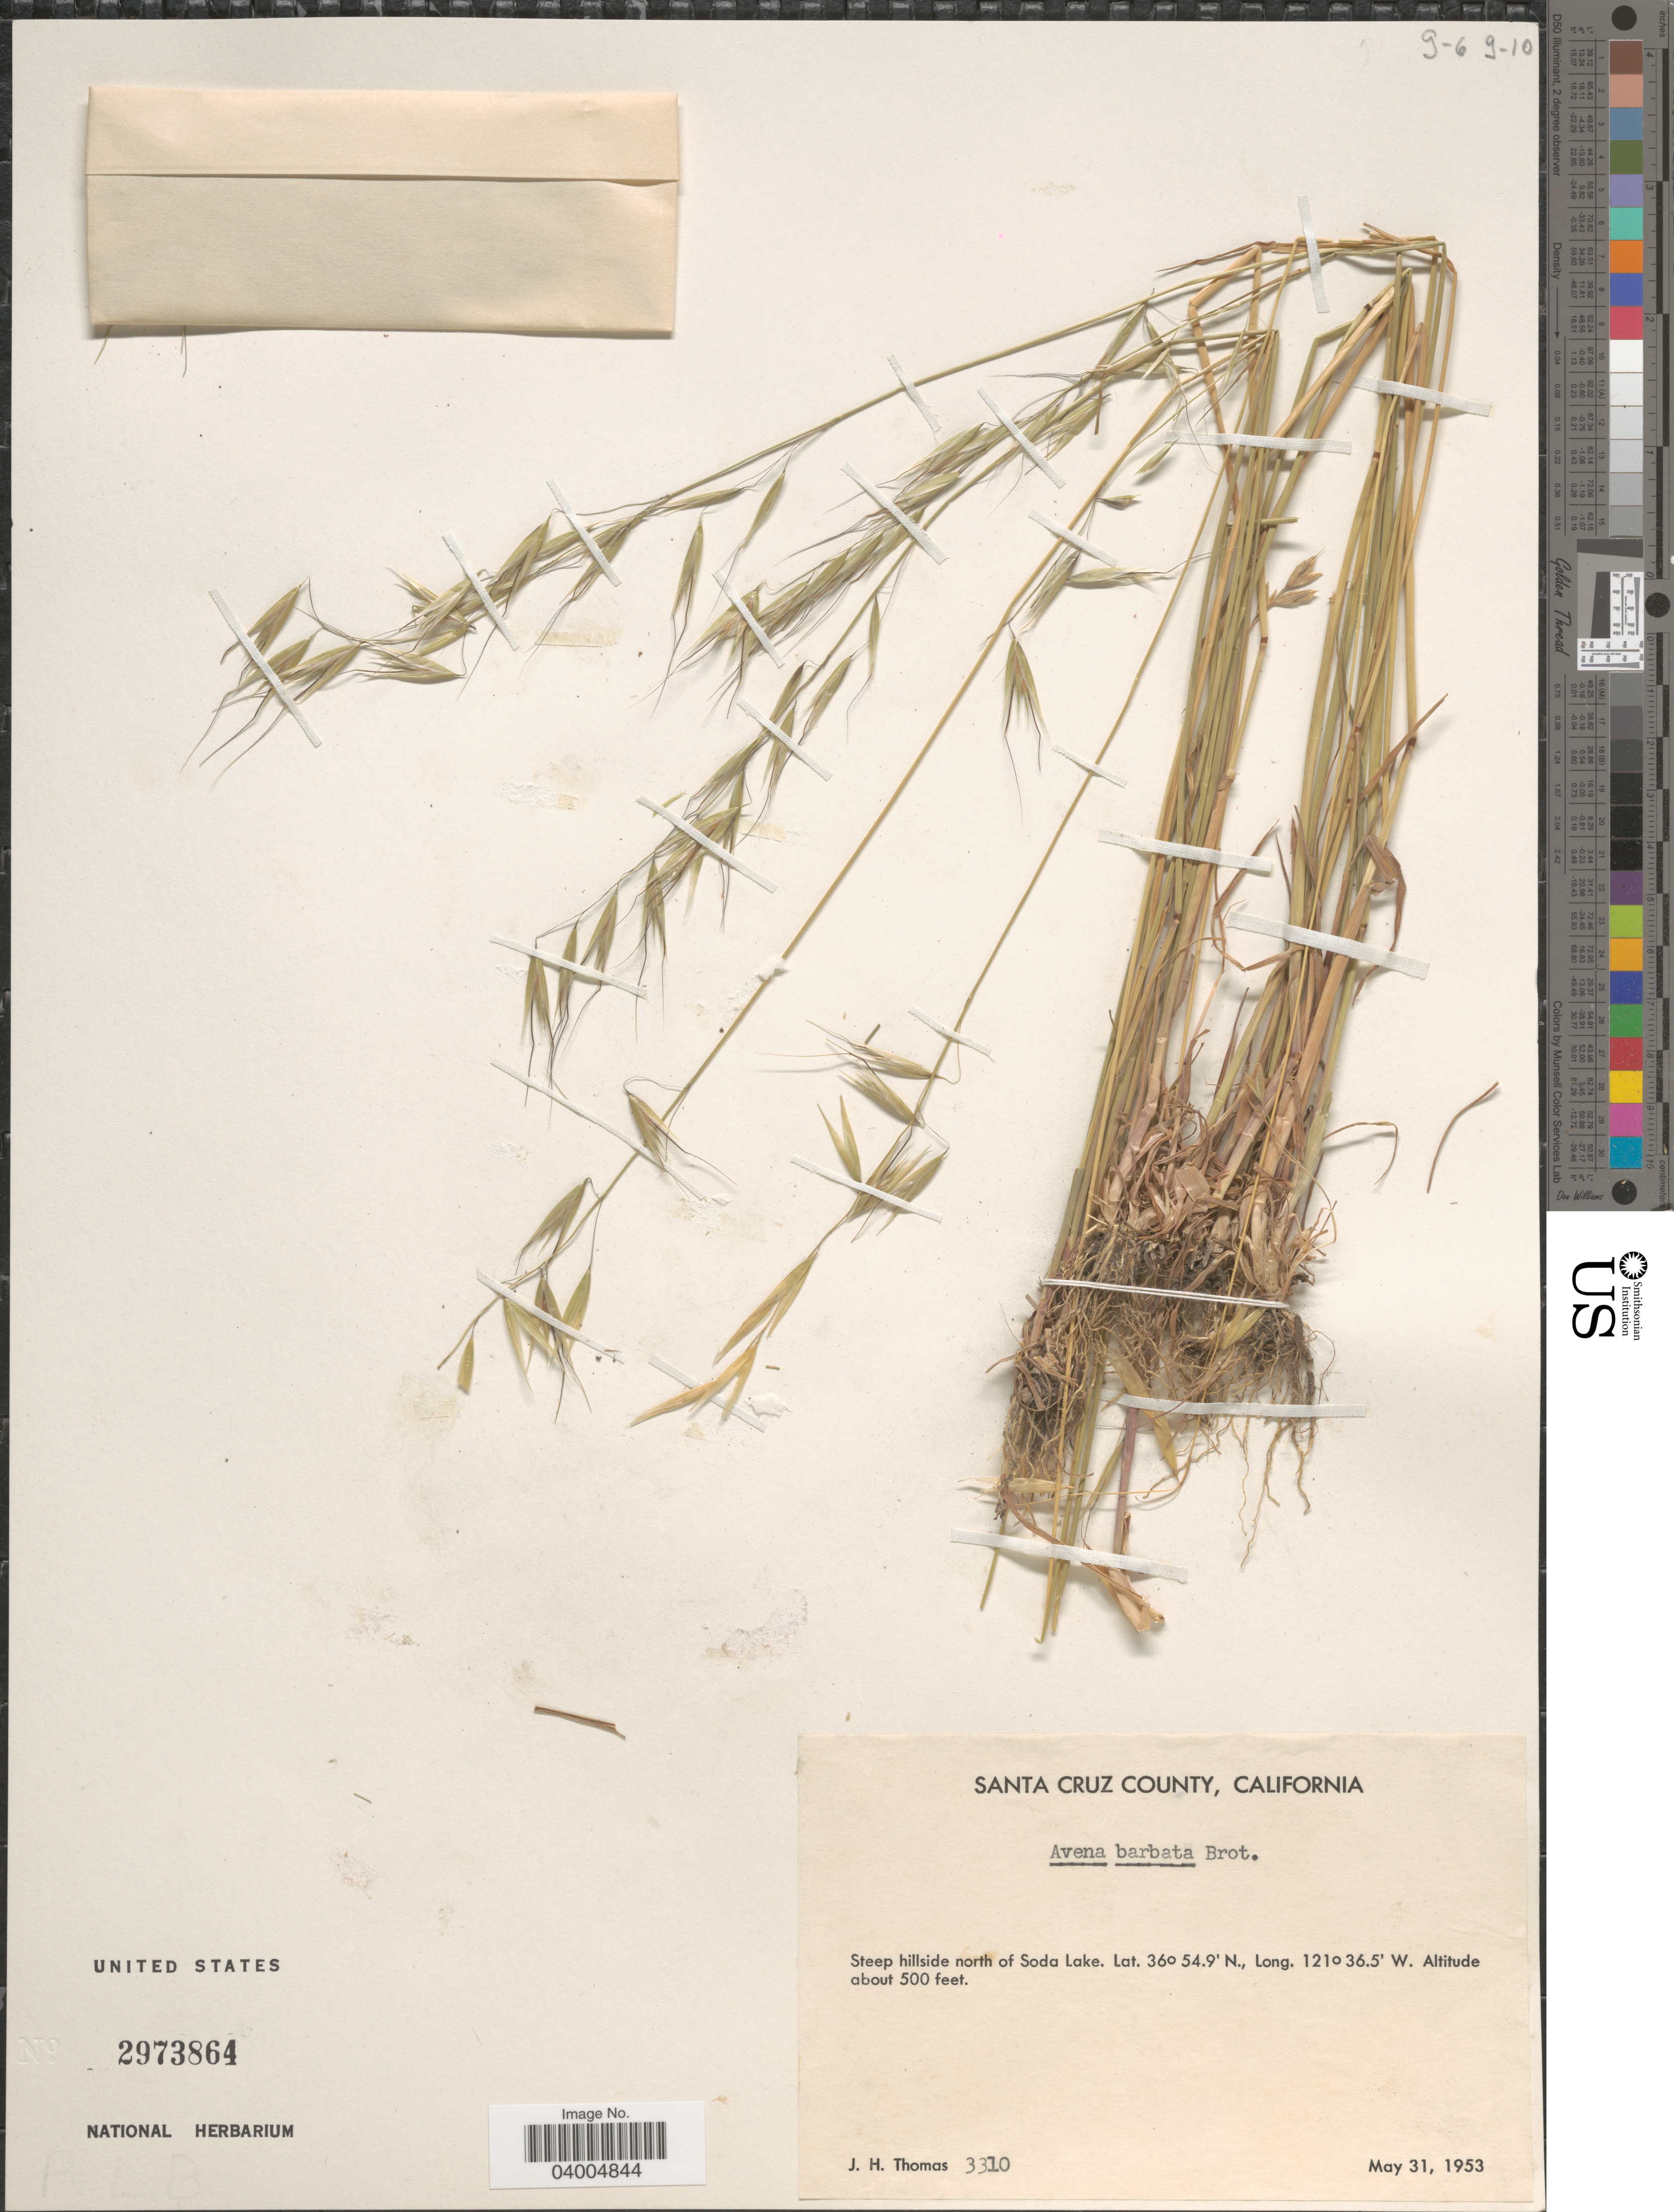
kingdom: Plantae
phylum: Tracheophyta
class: Liliopsida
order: Poales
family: Poaceae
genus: Avena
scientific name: Avena barbata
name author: Pott ex Link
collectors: J. H. Thomas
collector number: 3310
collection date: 1953-05-31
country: United States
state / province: California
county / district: Santa Cruz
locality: Santa Cruz County. Steep hillside north of Soda Lake.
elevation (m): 152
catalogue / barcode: US 2973864